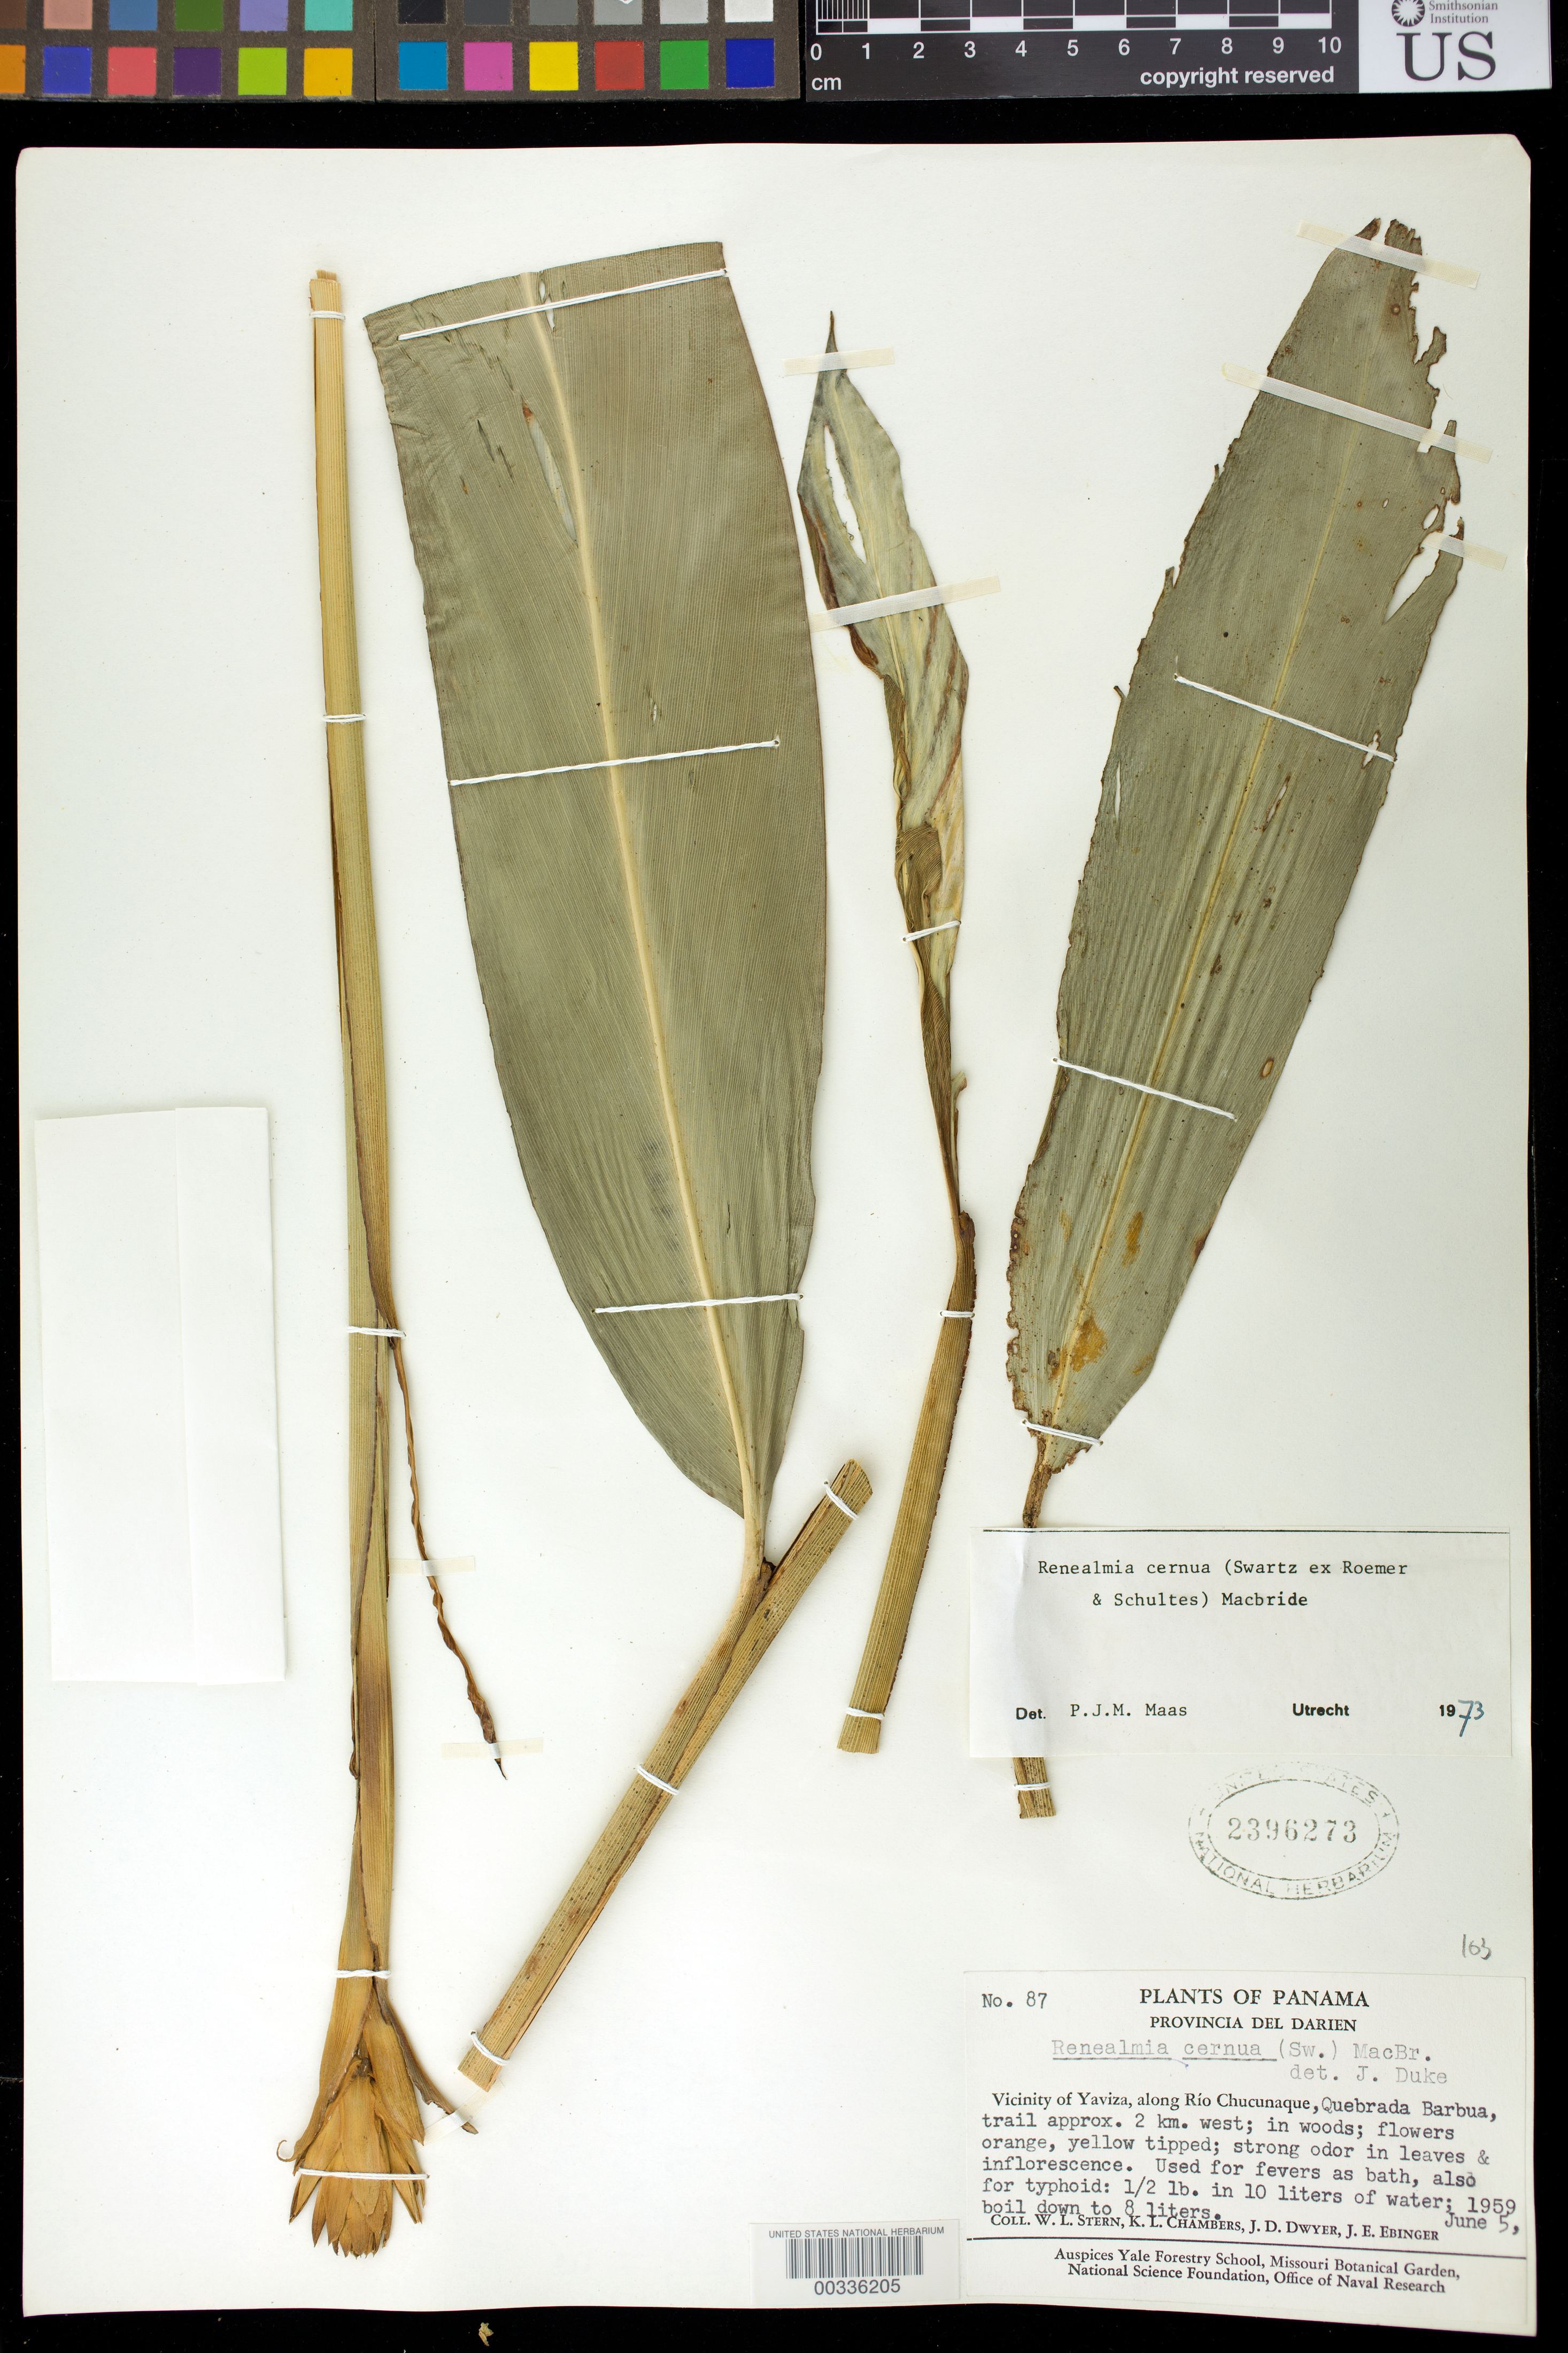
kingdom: Plantae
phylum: Tracheophyta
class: Liliopsida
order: Zingiberales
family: Zingiberaceae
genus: Renealmia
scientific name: Renealmia cernua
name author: (Sw. ex Roem. & Schult.) J.F. Macbr.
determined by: Maas, Paul J. M.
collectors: W. L. Stern, K. L. Chambers, J. D. Dwyer & J. Ebinger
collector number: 87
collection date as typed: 05 Jun 1959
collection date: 1959-06-05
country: Panama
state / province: Darién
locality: Vicinity of Yaviza, along Rio Chucunaque, Quebrada Barbua, trail approx. 2 km W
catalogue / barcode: US 2396273